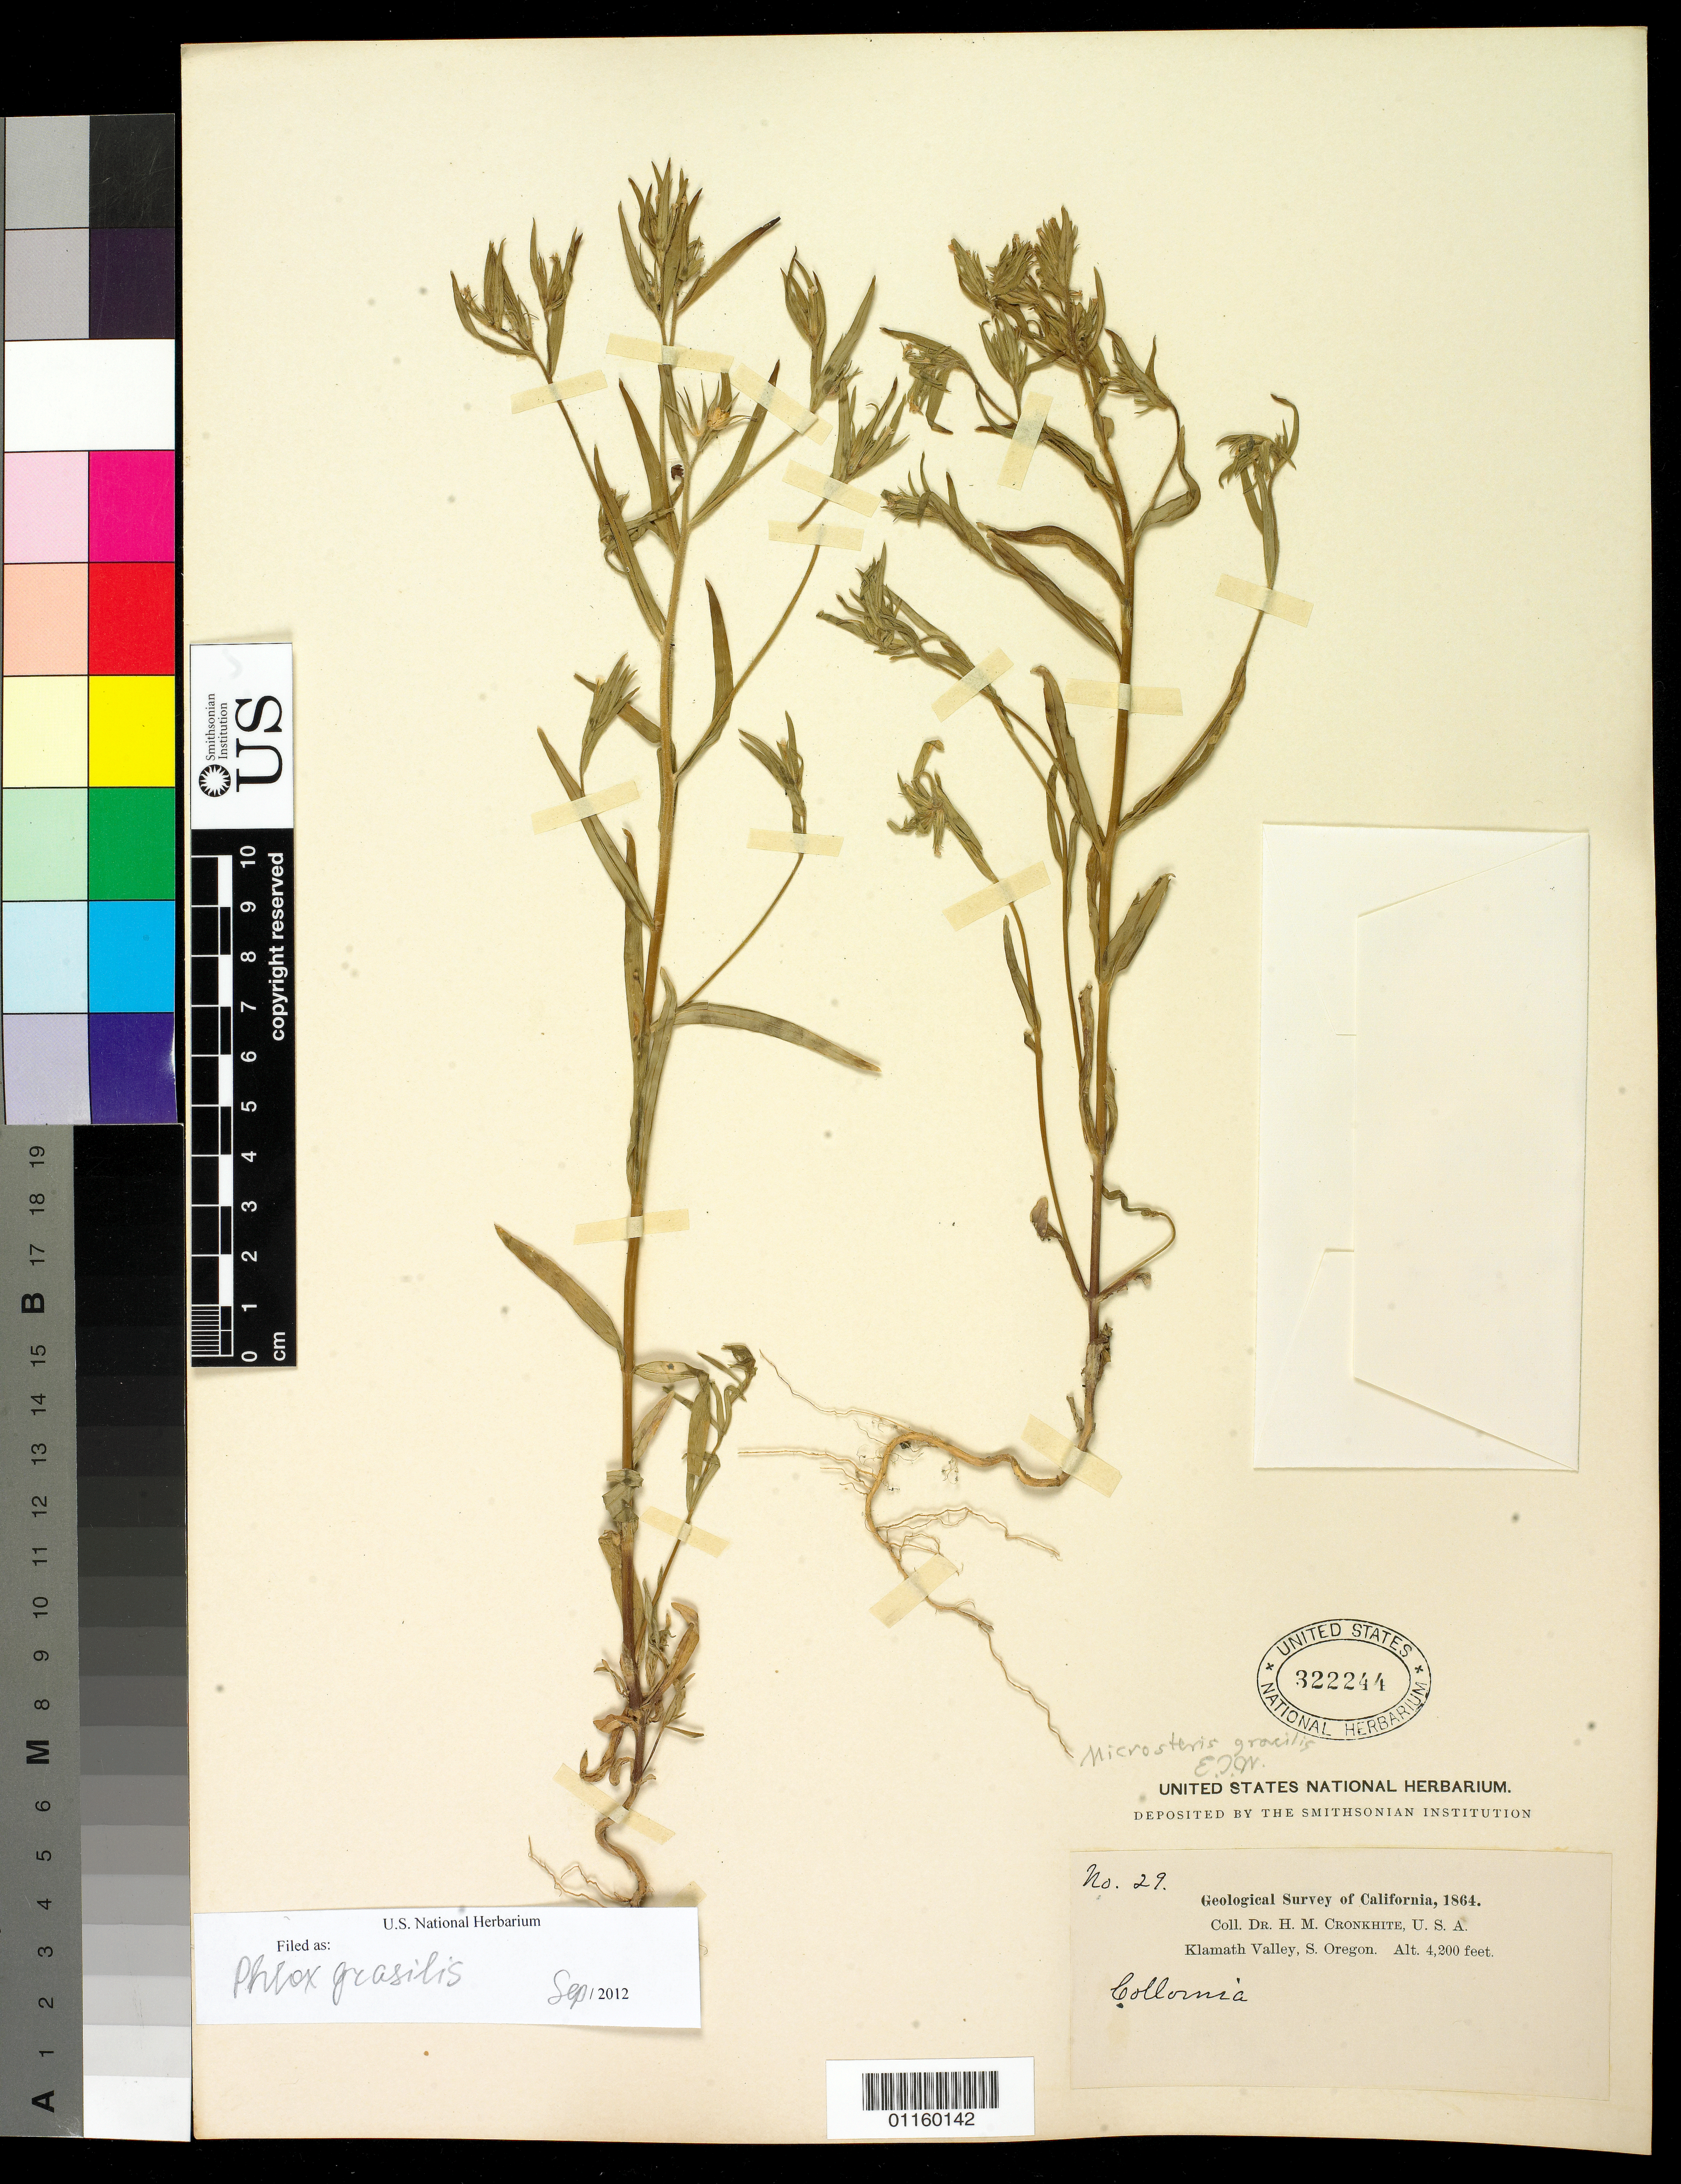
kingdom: Plantae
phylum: Tracheophyta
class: Magnoliopsida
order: Ericales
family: Polemoniaceae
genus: Microsteris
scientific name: Microsteris gracilis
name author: (Hook.) Greene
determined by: (US) Smithsonian Institution - National Museum of Natural History - Department of Botany (UNITED STATES)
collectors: H. M. Cronkhite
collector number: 29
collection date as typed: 1864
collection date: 1864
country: United States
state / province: Oregon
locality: Klamath Valley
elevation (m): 1280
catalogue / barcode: US 322244